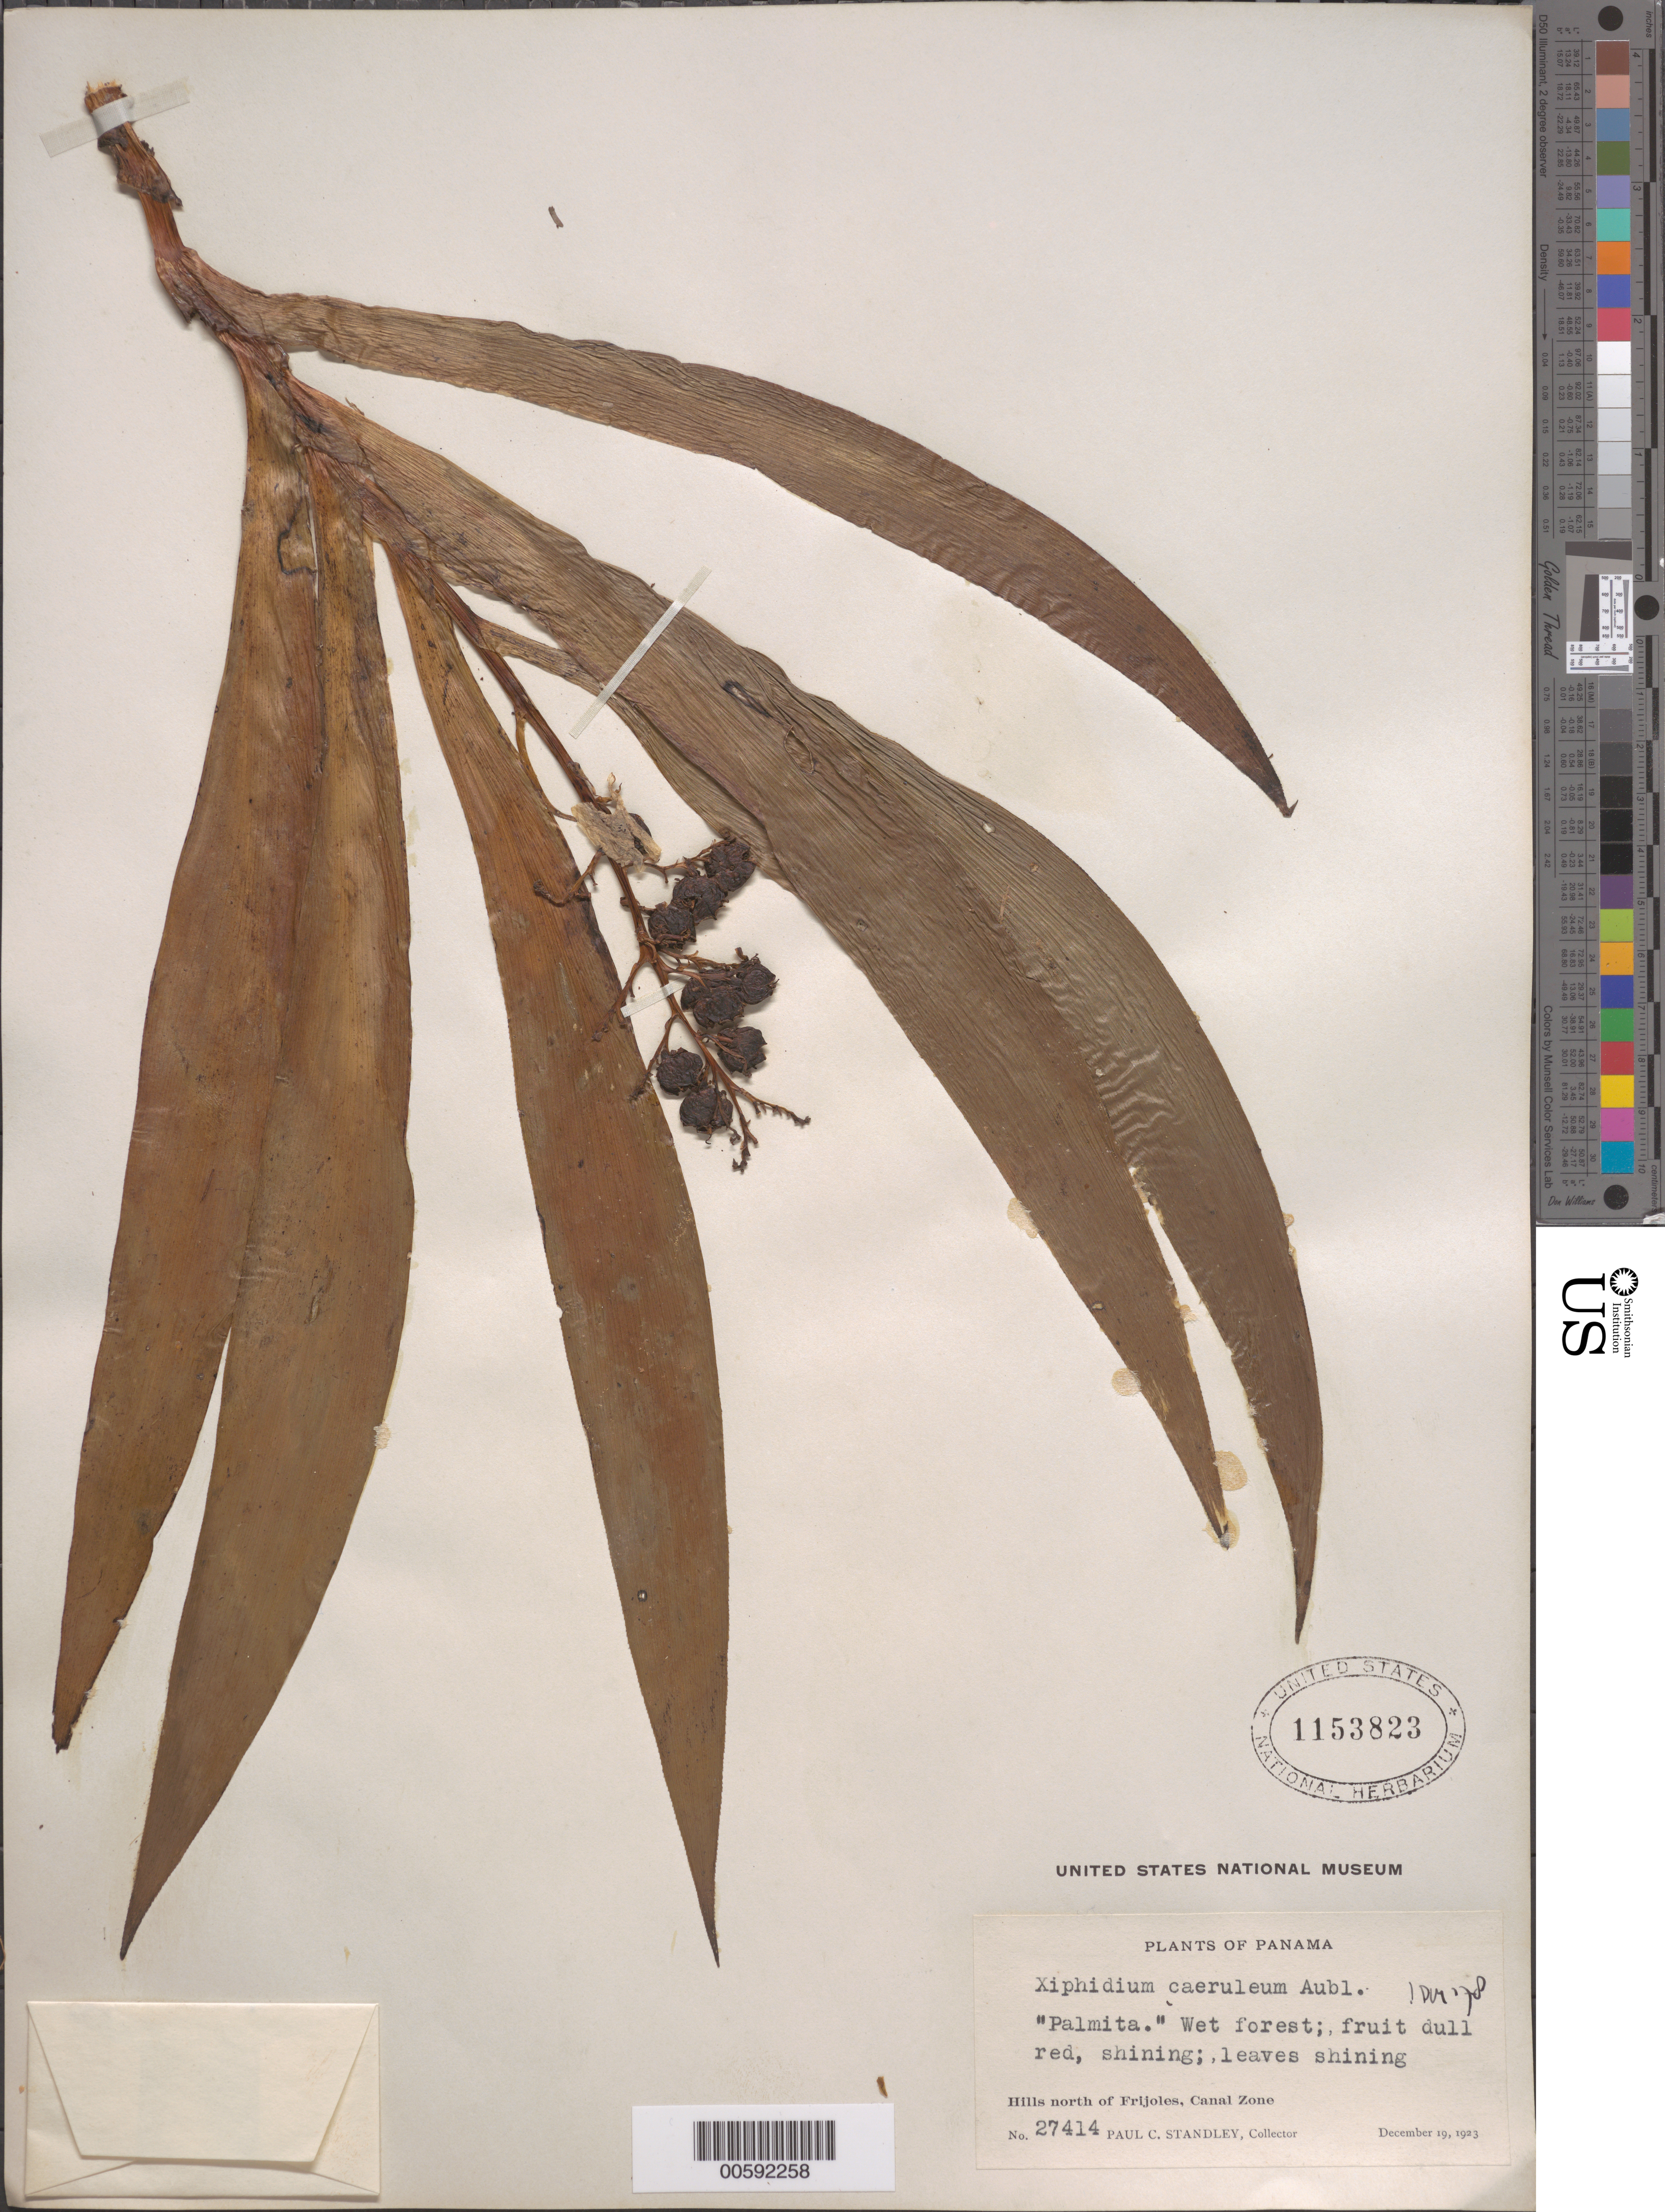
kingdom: Plantae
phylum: Tracheophyta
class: Liliopsida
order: Commelinales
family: Haemodoraceae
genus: Xiphidium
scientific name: Xiphidium caeruleum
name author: Aubl.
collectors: P. C. Standley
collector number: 27414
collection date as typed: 19 Dec 1923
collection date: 1923-12-19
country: Panama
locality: N of Frijoles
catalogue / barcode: US 1153823